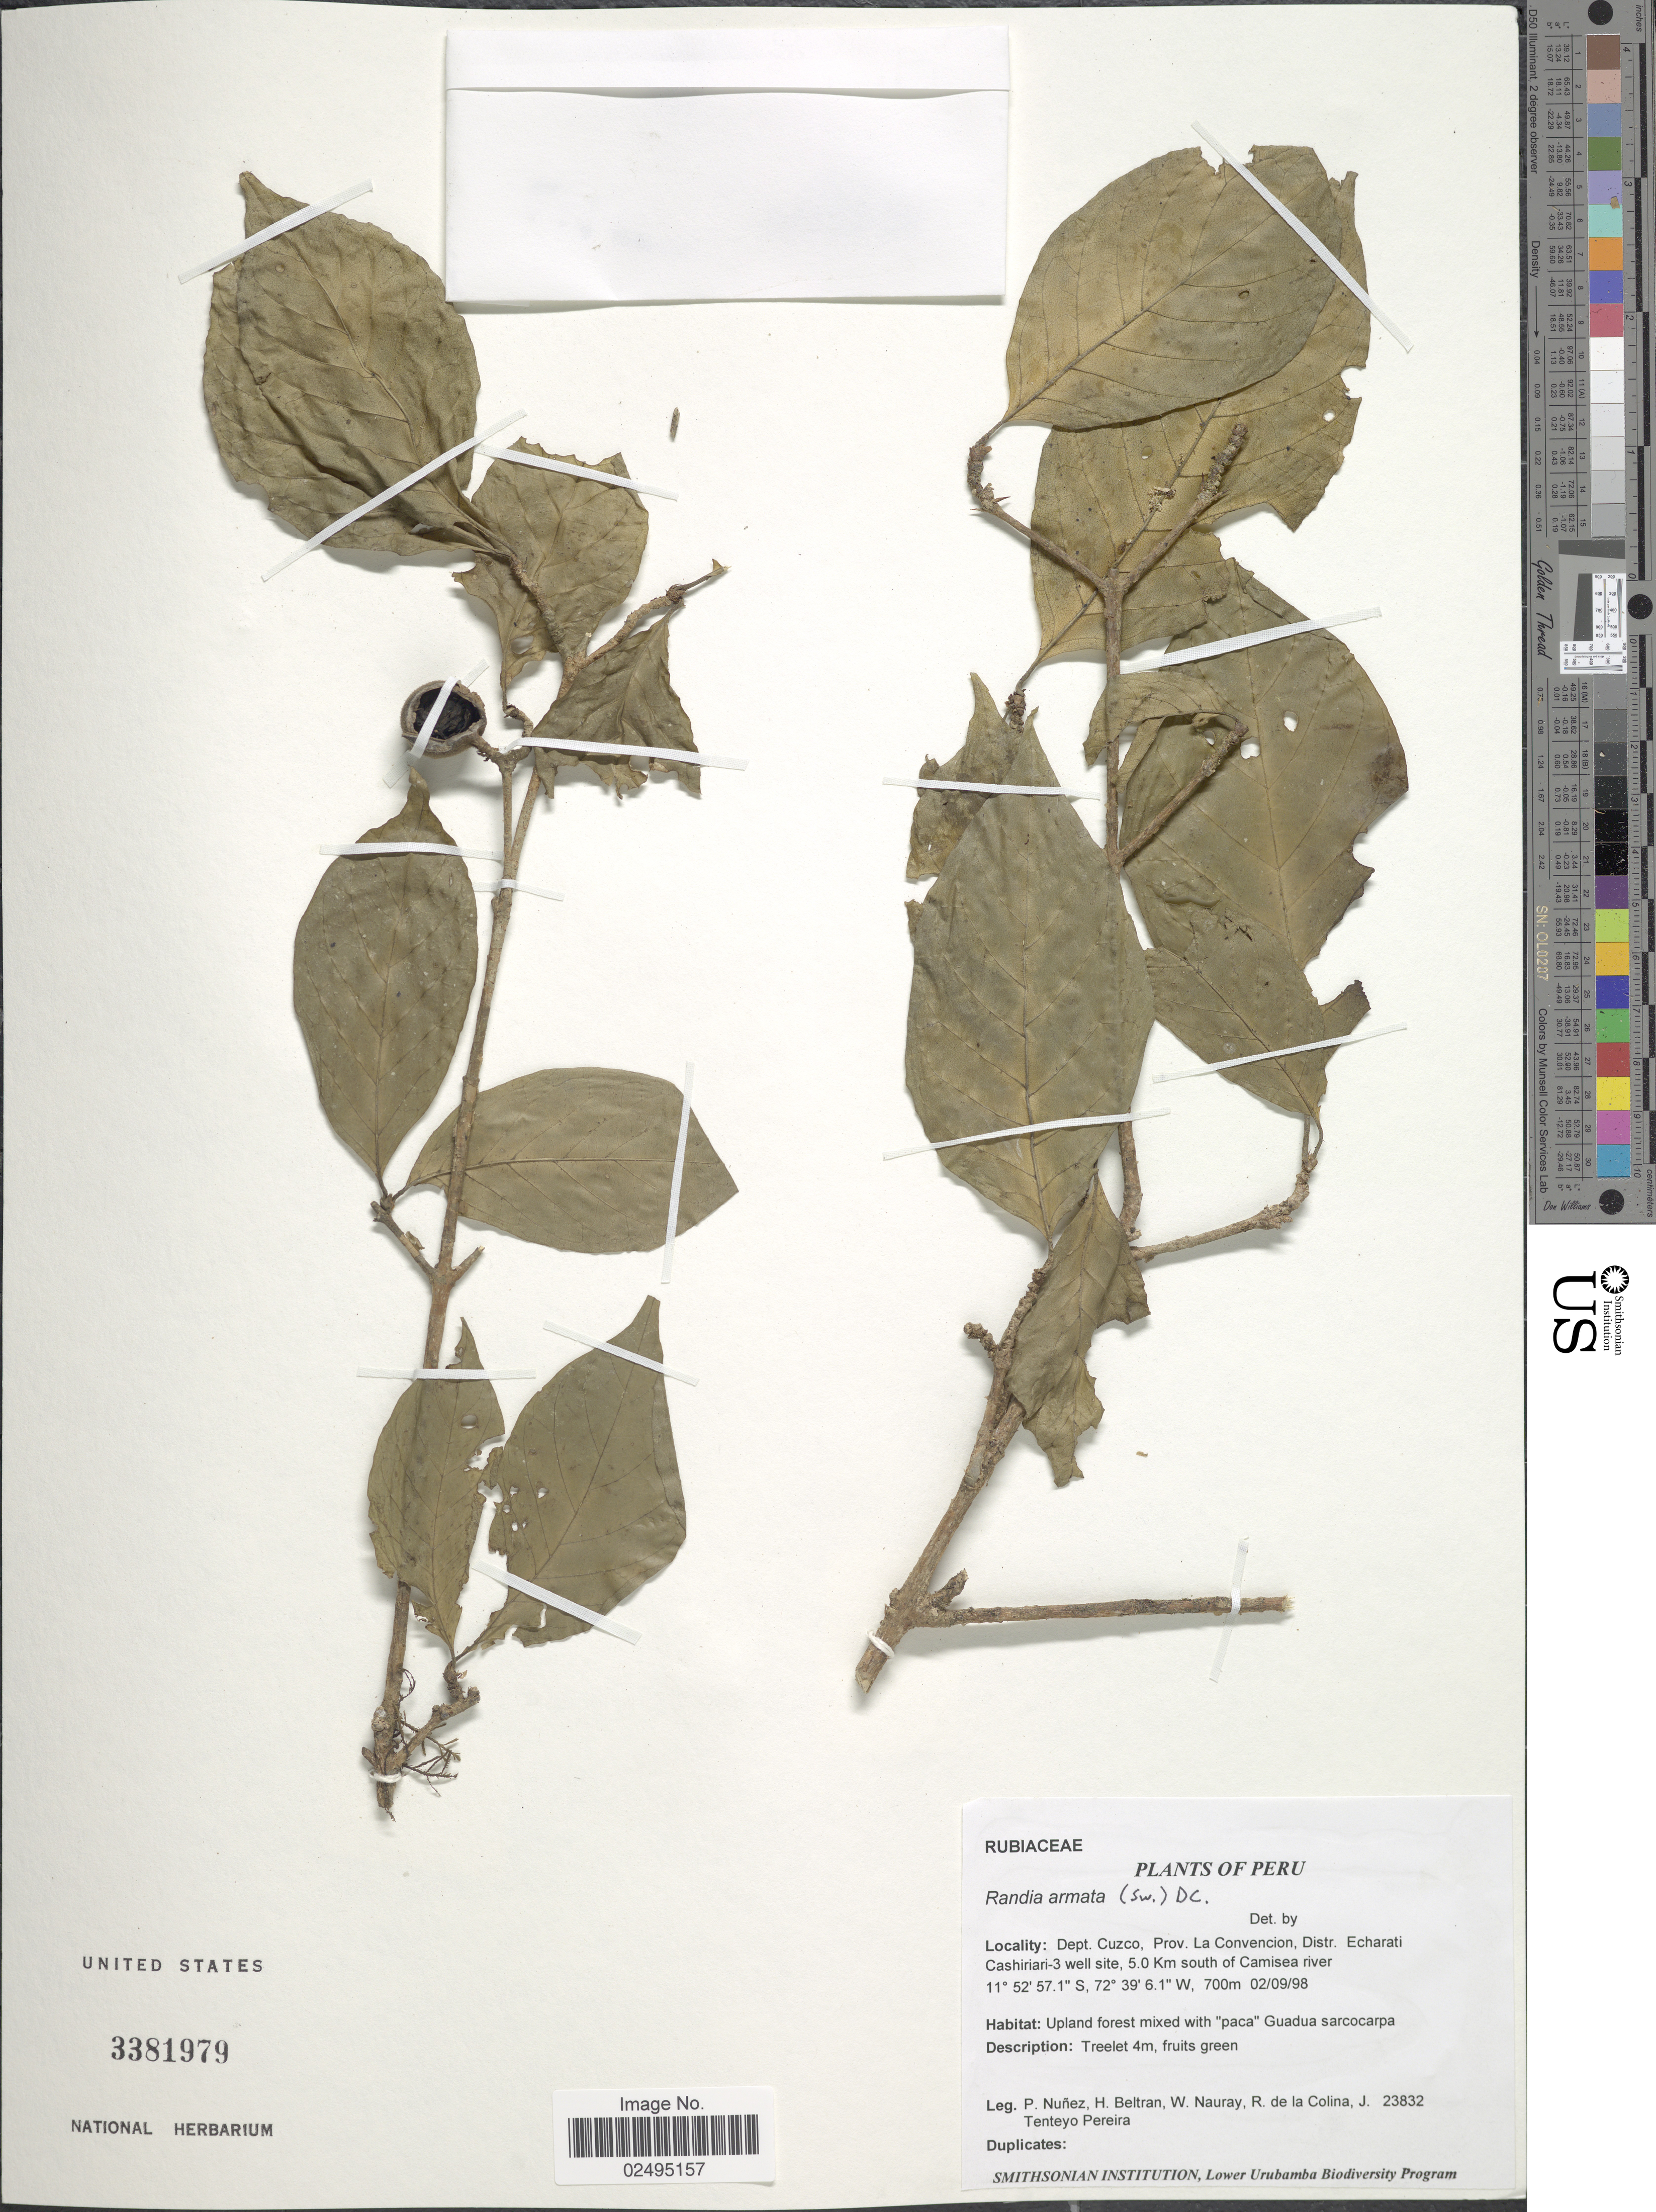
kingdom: Plantae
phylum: Tracheophyta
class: Magnoliopsida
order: Gentianales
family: Rubiaceae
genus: Randia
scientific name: Randia armata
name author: (Sw.) DC.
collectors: P. Nuñez V., H. Beltran, W. Nauray, R. de La Colina & J. T. Pereira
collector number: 23832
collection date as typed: Transcribed d/m/y: 2/9/98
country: Peru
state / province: Cusco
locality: Prov. La Convencion, Disr. Echarati Cashiriari-3 well site, 5.0 km south of Camisea river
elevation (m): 700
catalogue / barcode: US 3381979